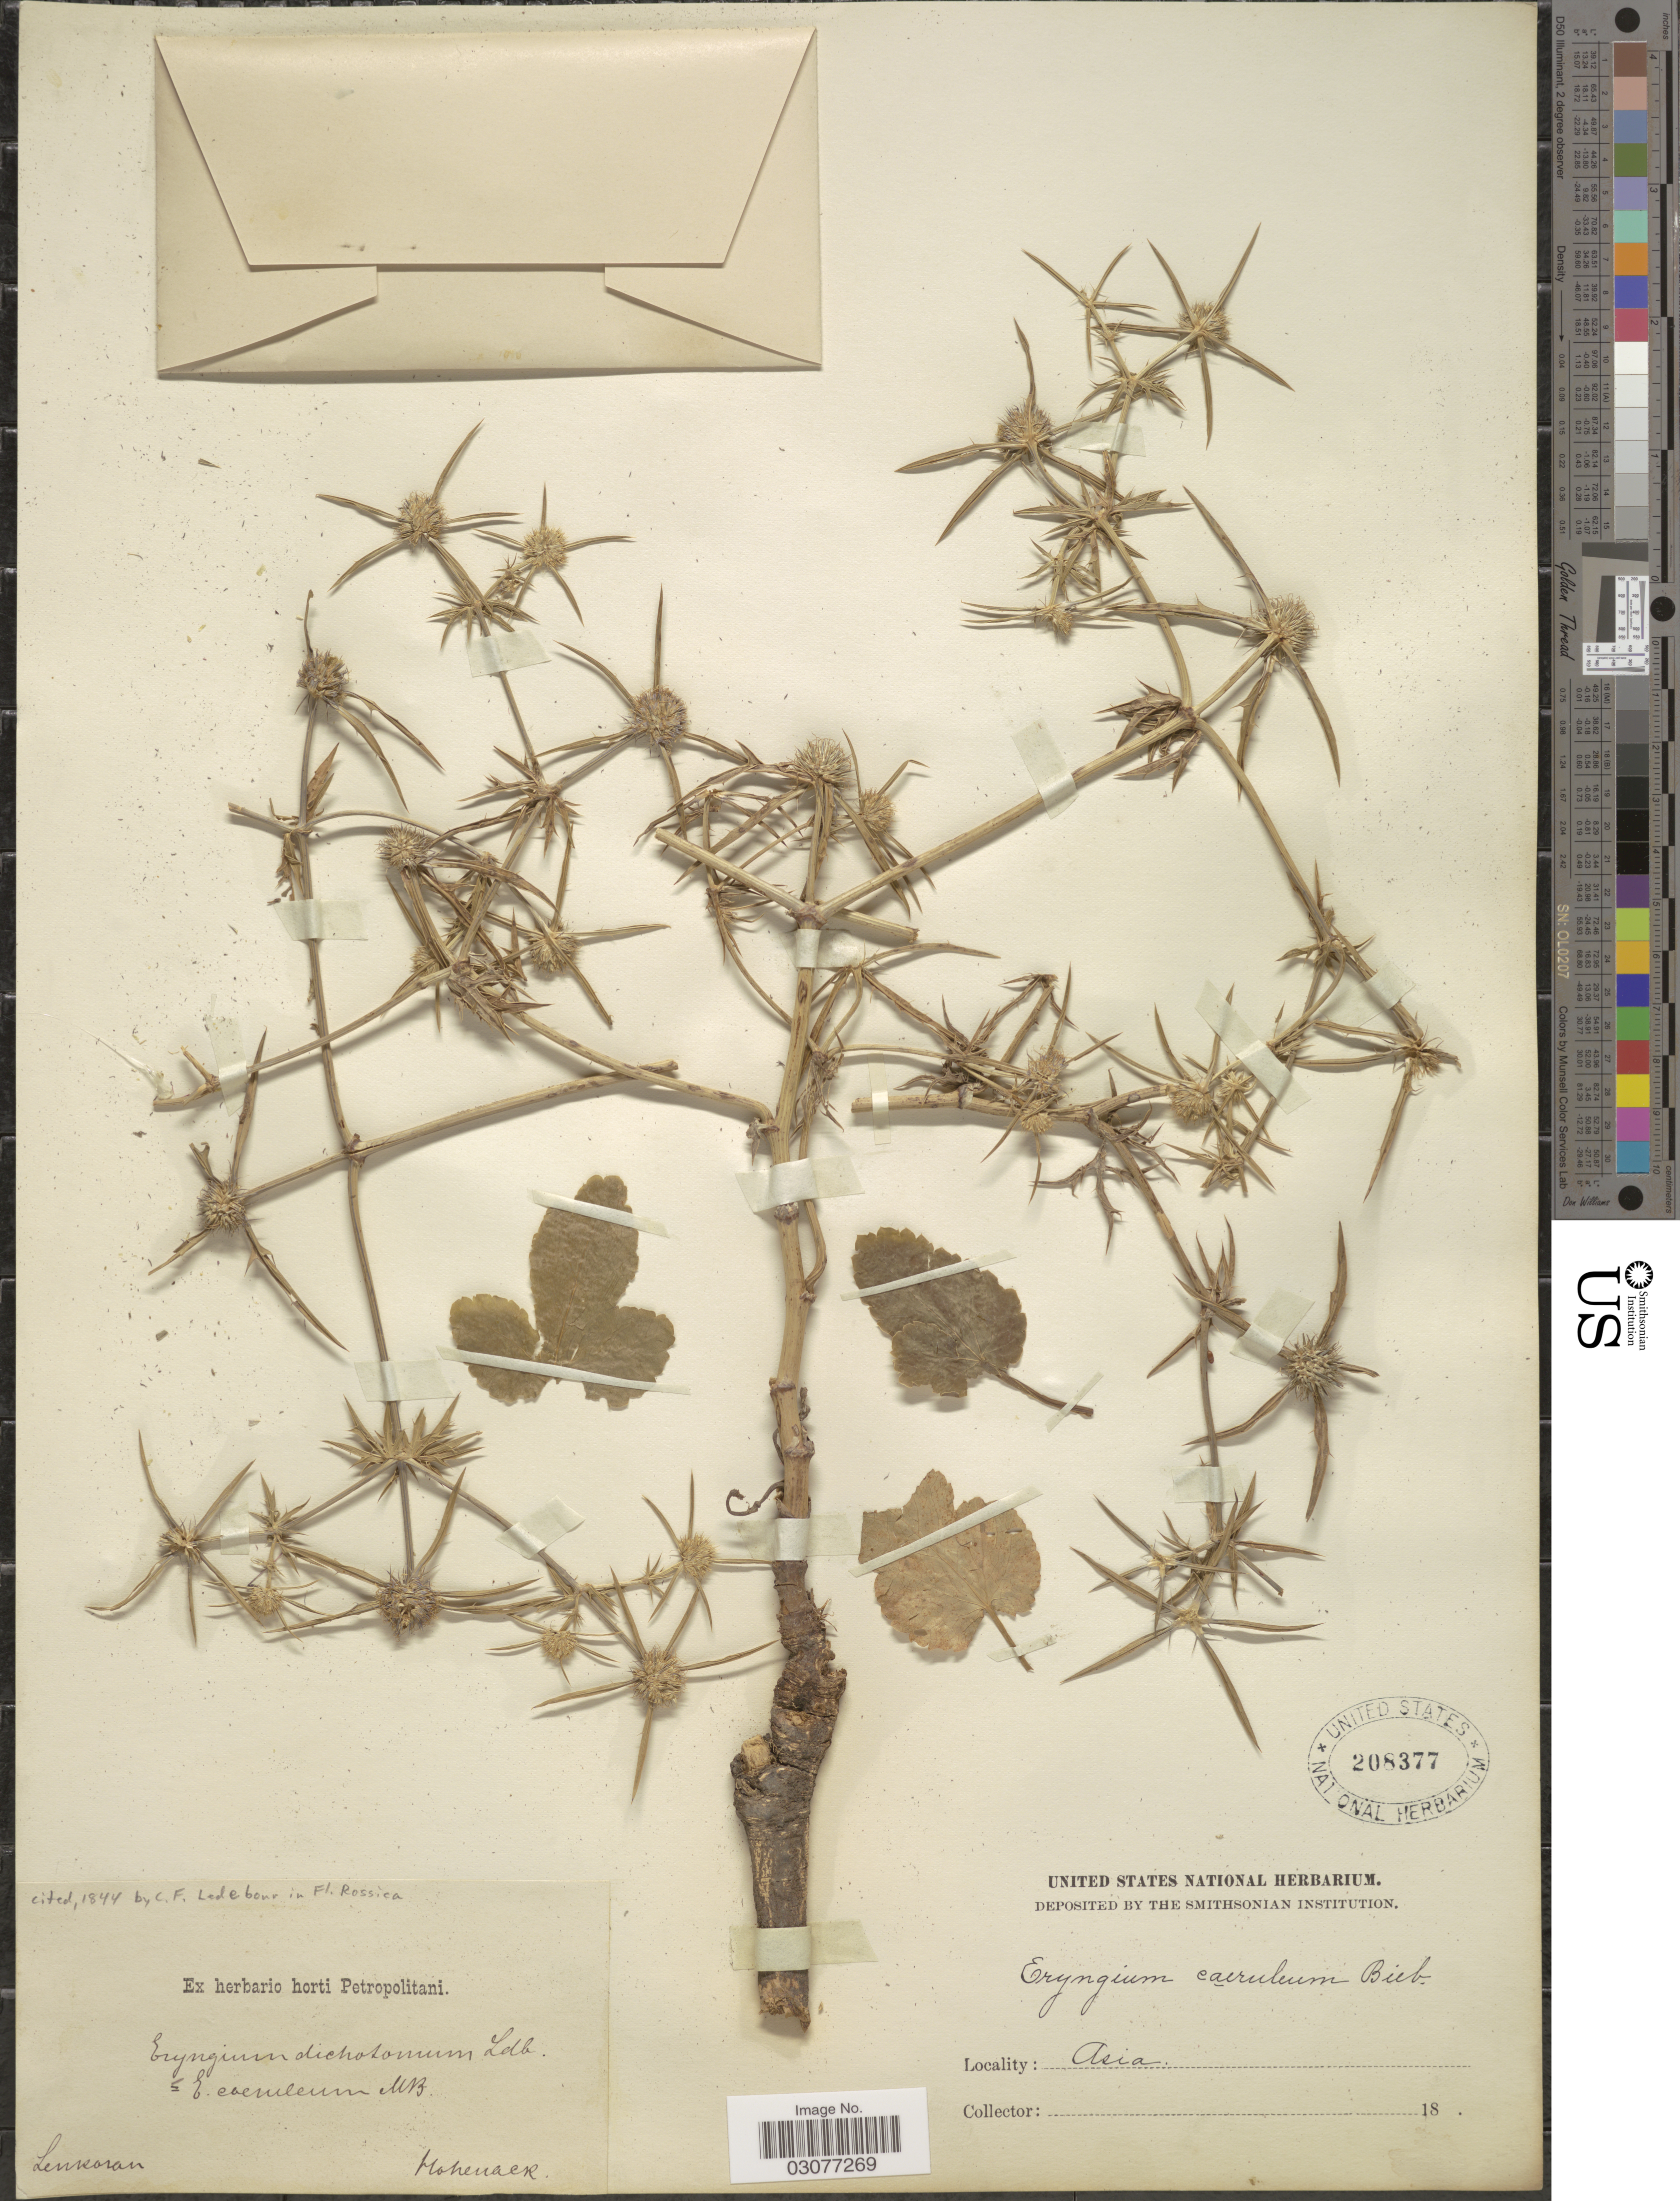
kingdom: Plantae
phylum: Tracheophyta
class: Magnoliopsida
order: Apiales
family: Apiaceae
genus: Eryngium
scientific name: Eryngium caucasicum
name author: Trautv.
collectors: Hohenacker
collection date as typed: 18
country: Azerbaijan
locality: Lenkoran, Asia.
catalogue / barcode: US 208377